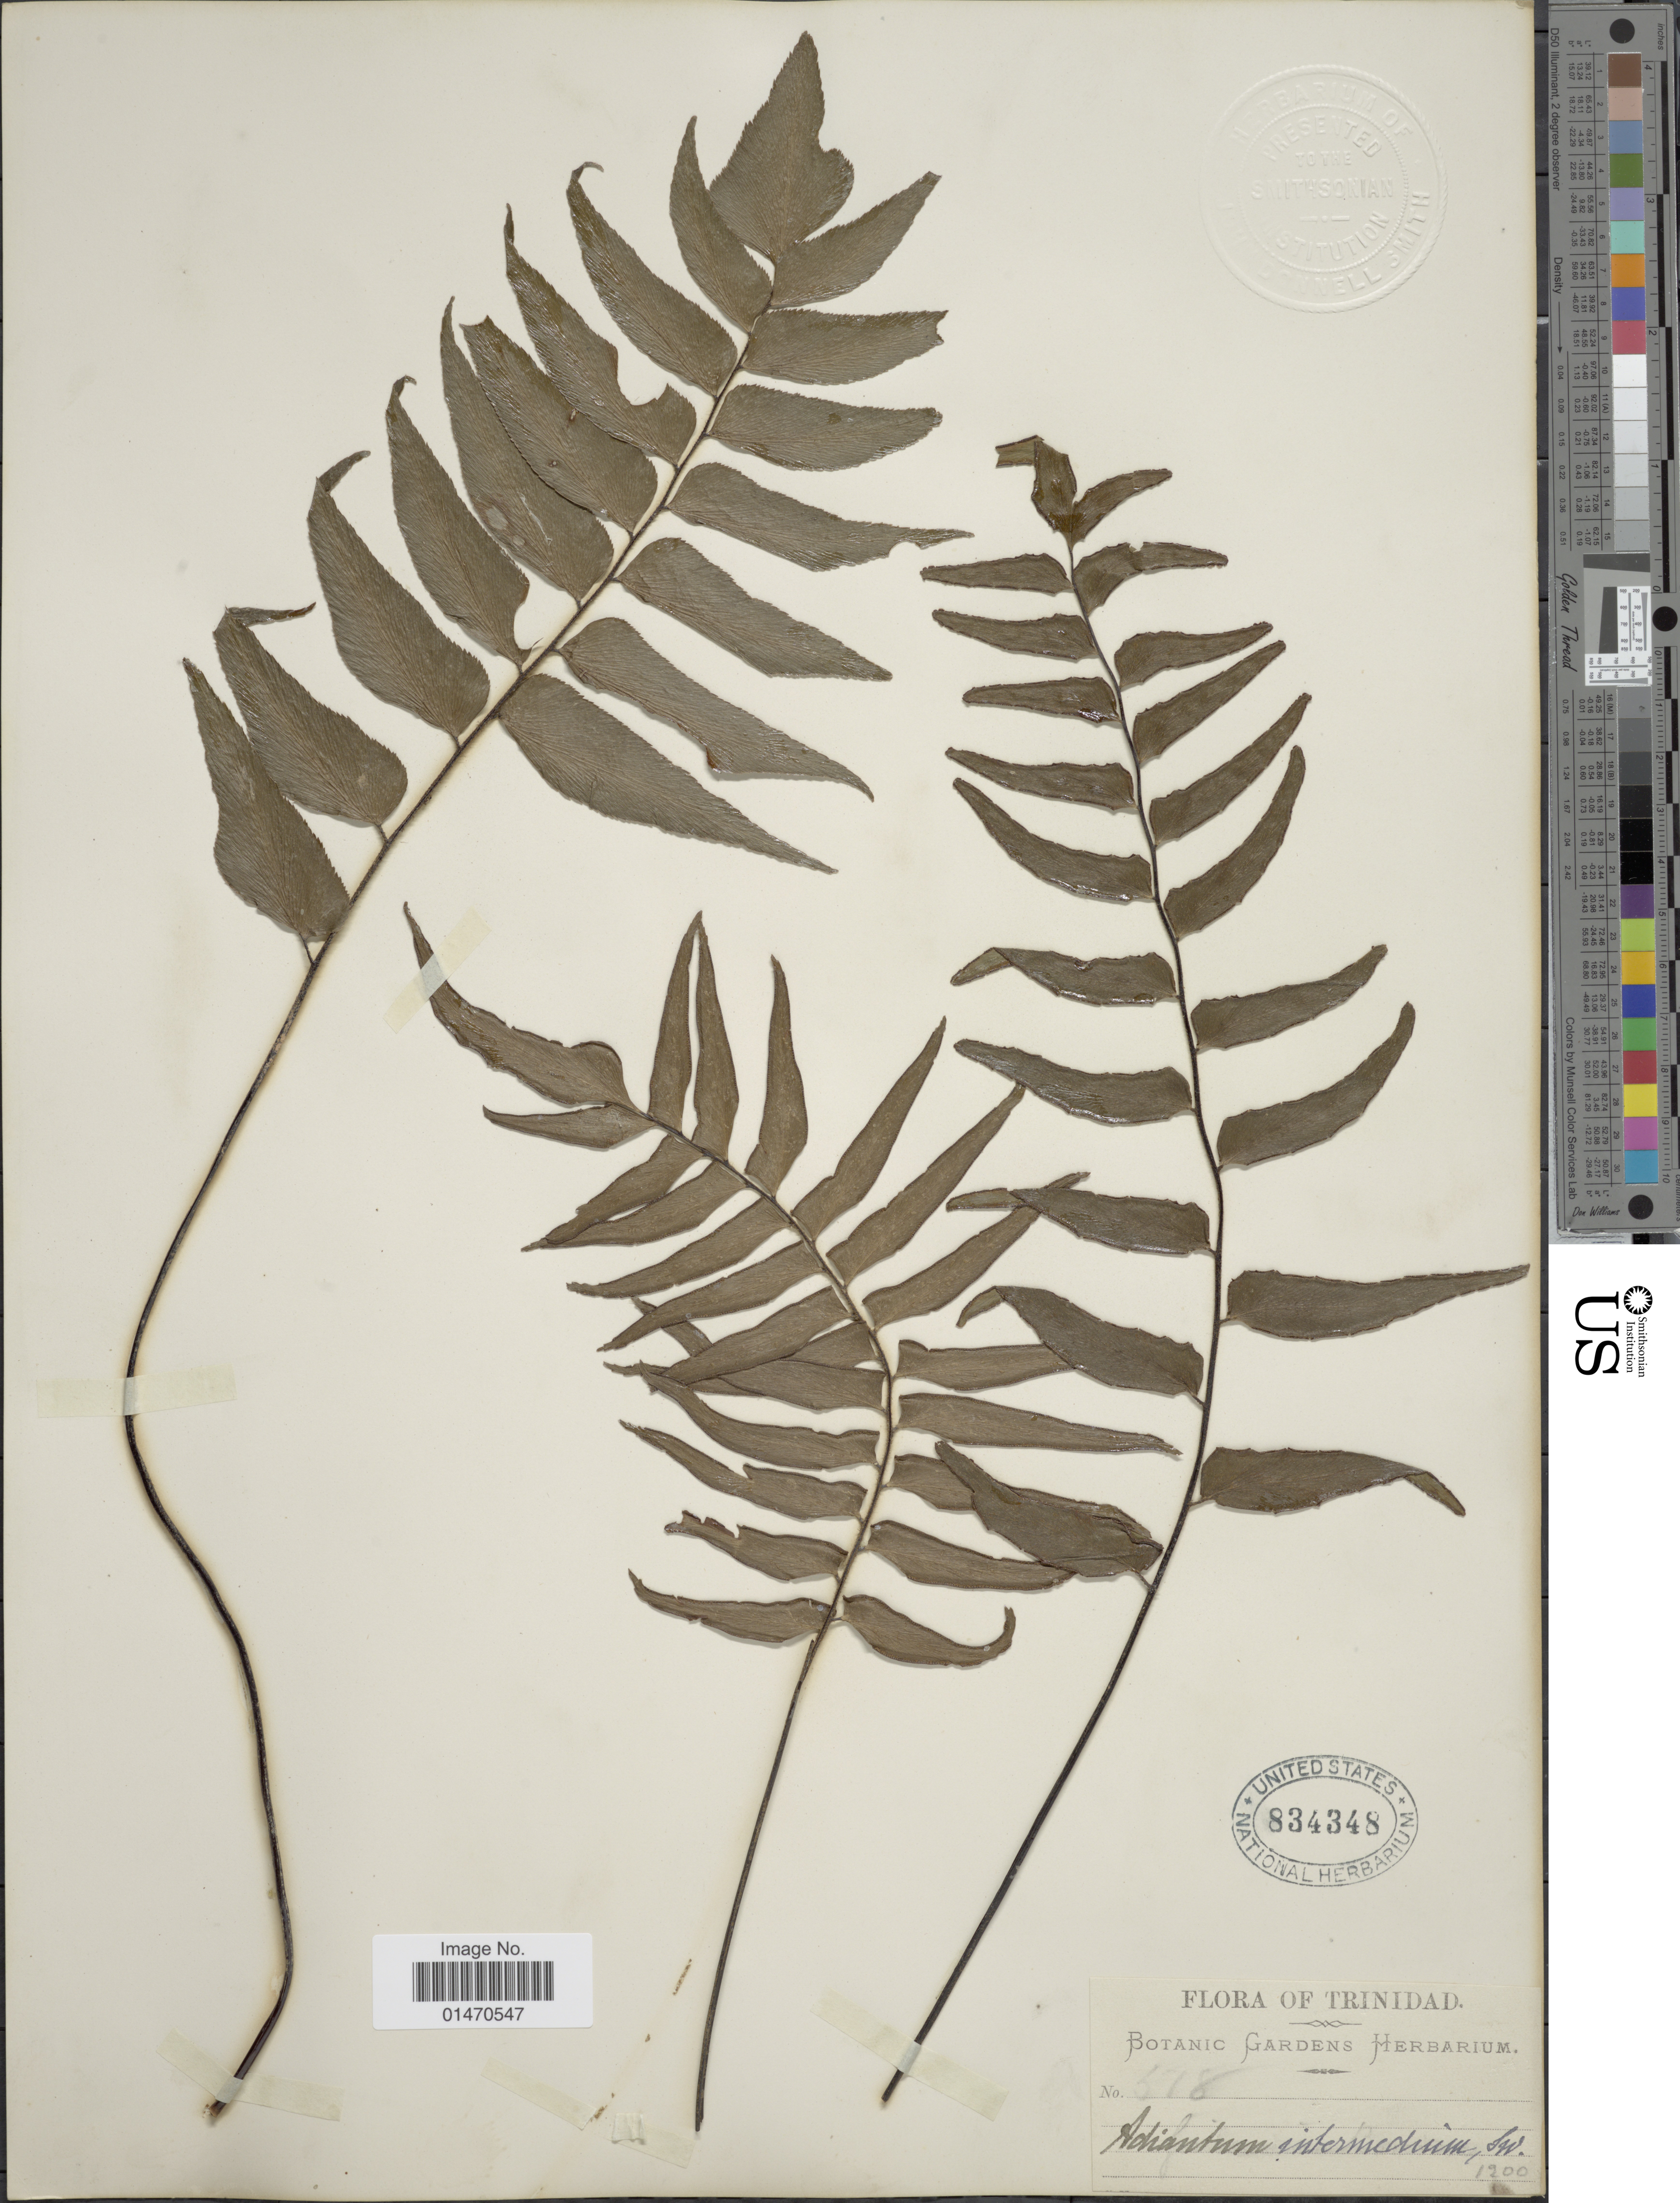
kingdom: Plantae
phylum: Tracheophyta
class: Polypodiopsida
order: Polypodiales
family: Pteridaceae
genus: Adiantum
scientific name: Adiantum lucidum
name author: (Cav.) Sw.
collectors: Botanic Gardens Herbarium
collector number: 578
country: Trinidad and Tobago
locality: Trinidad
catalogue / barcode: US 834348